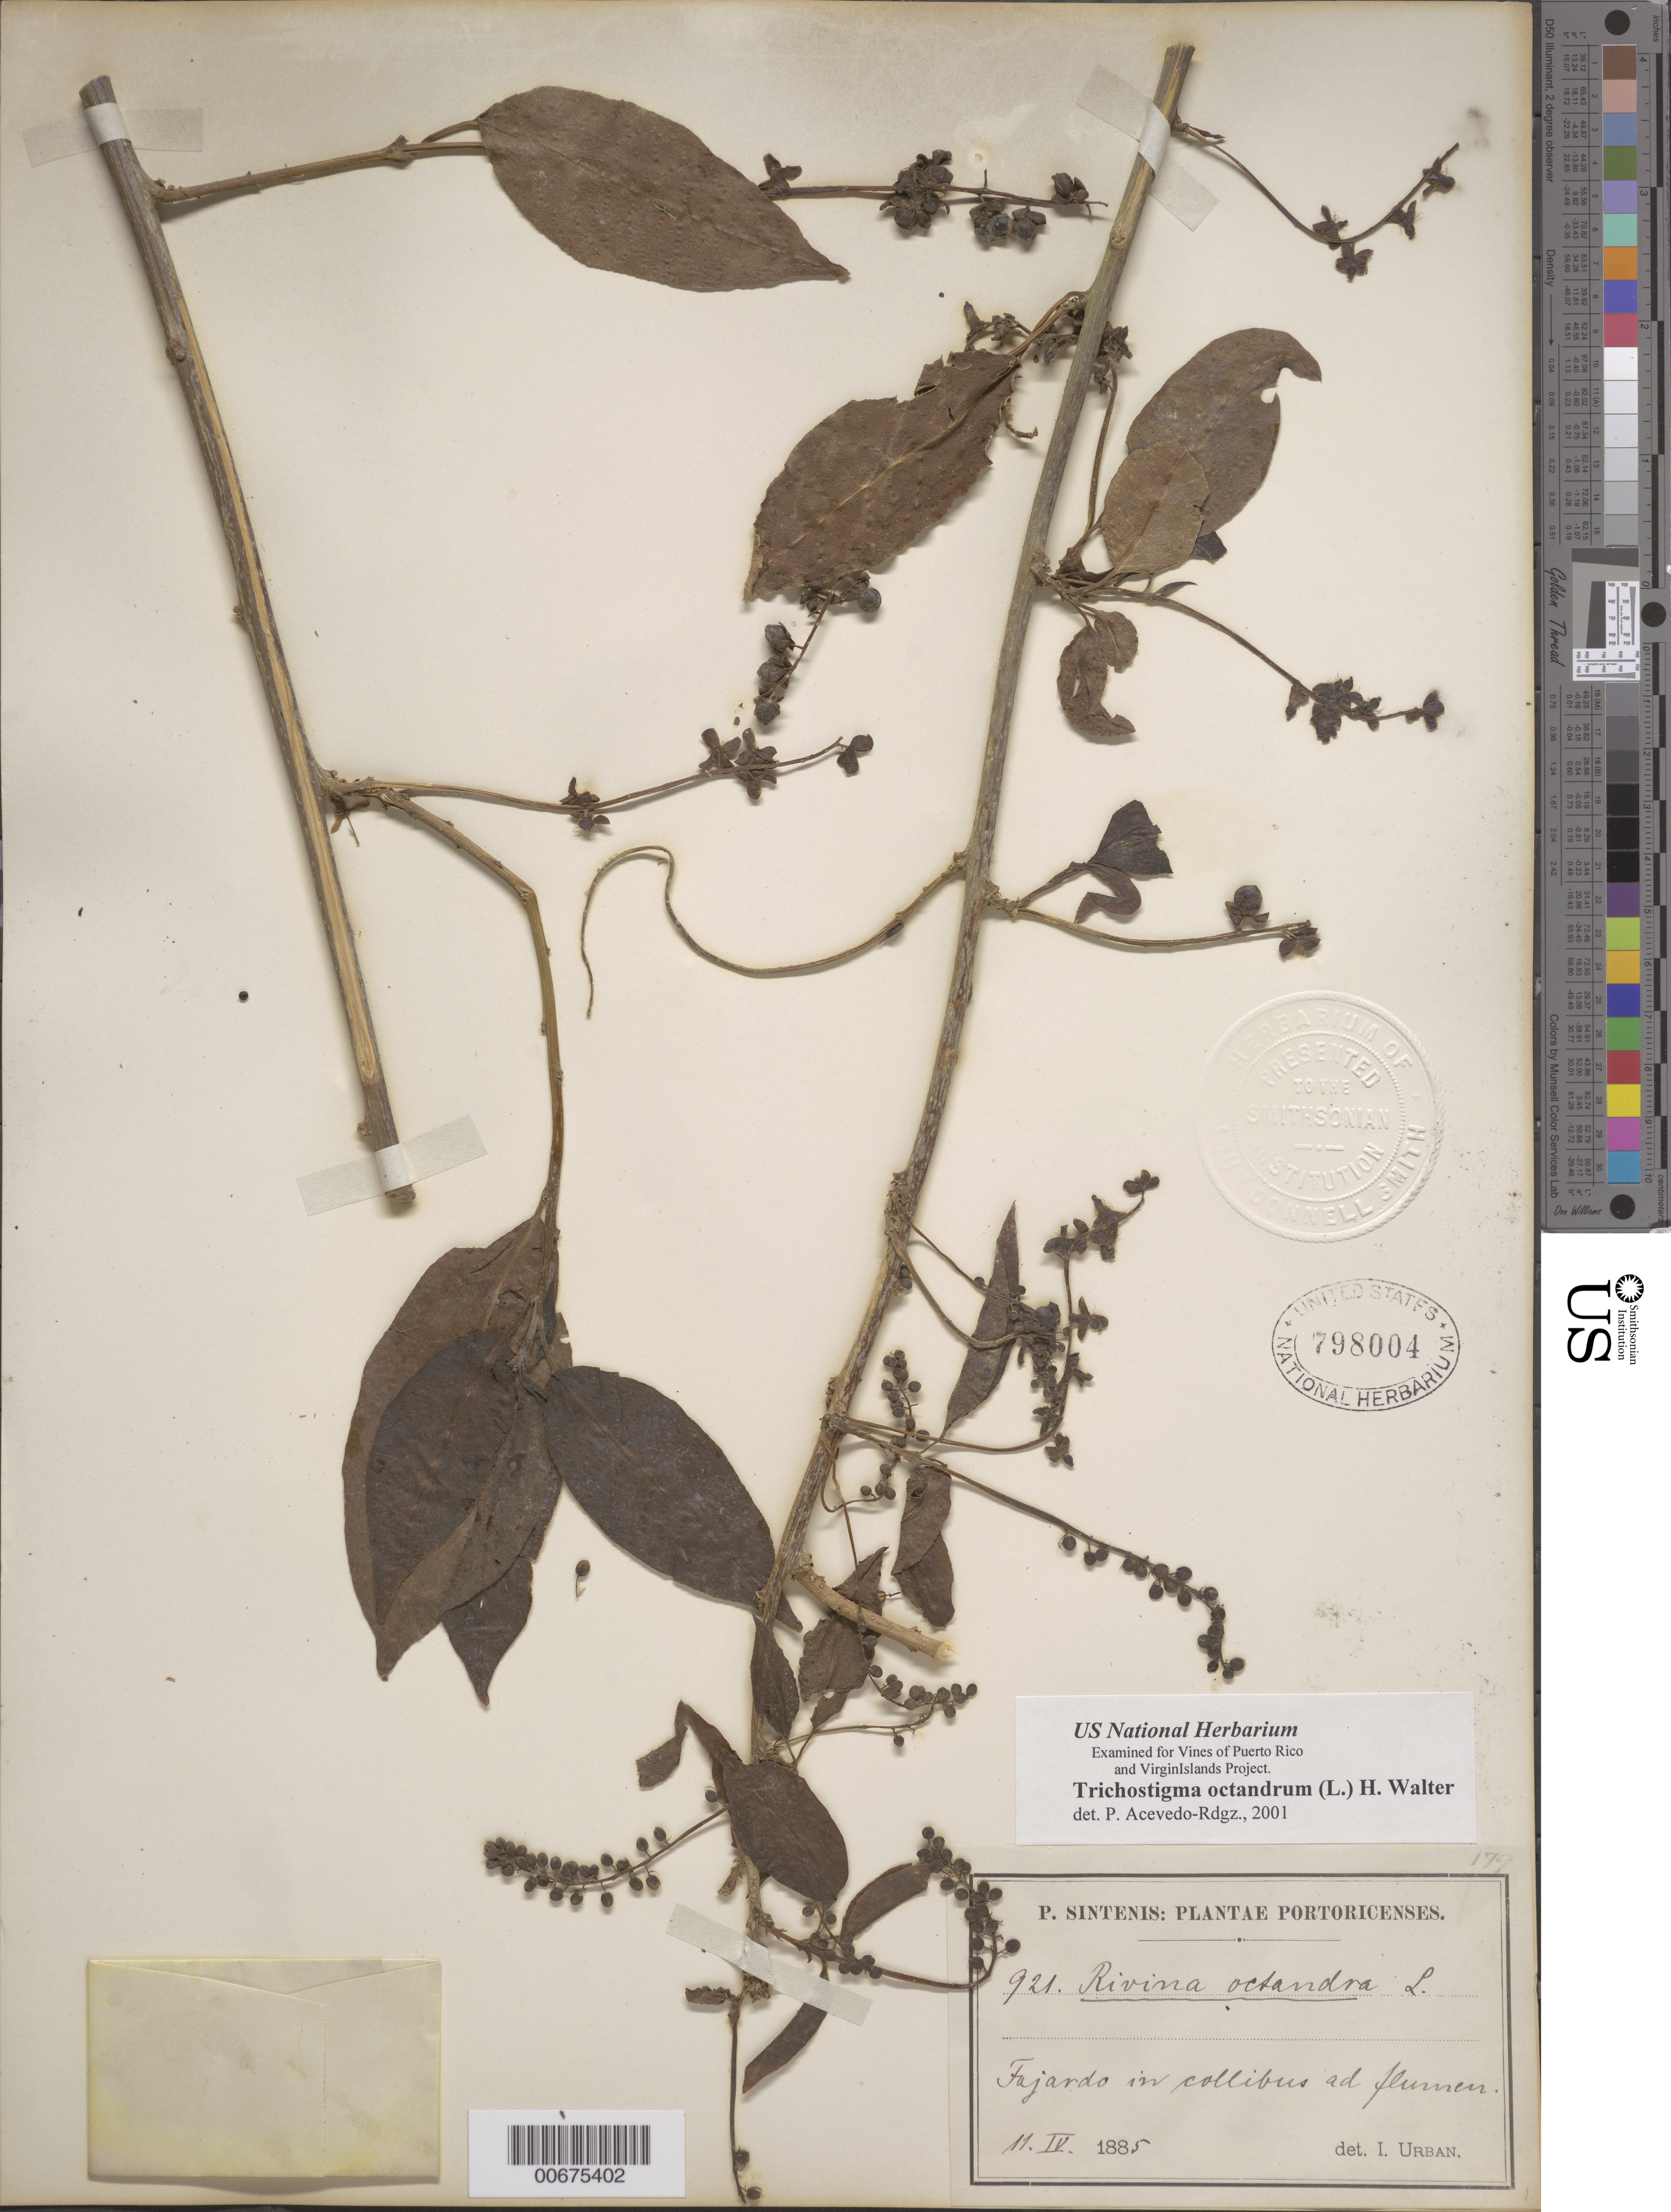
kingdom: Plantae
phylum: Tracheophyta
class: Magnoliopsida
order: Caryophyllales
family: Phytolaccaceae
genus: Trichostigma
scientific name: Trichostigma octandrum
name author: (L.) H. Walter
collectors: P. Sintenis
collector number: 921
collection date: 1885-04-11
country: Puerto Rico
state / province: Fajardo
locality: Fajardo in collibus ad flumen.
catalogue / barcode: US 798004